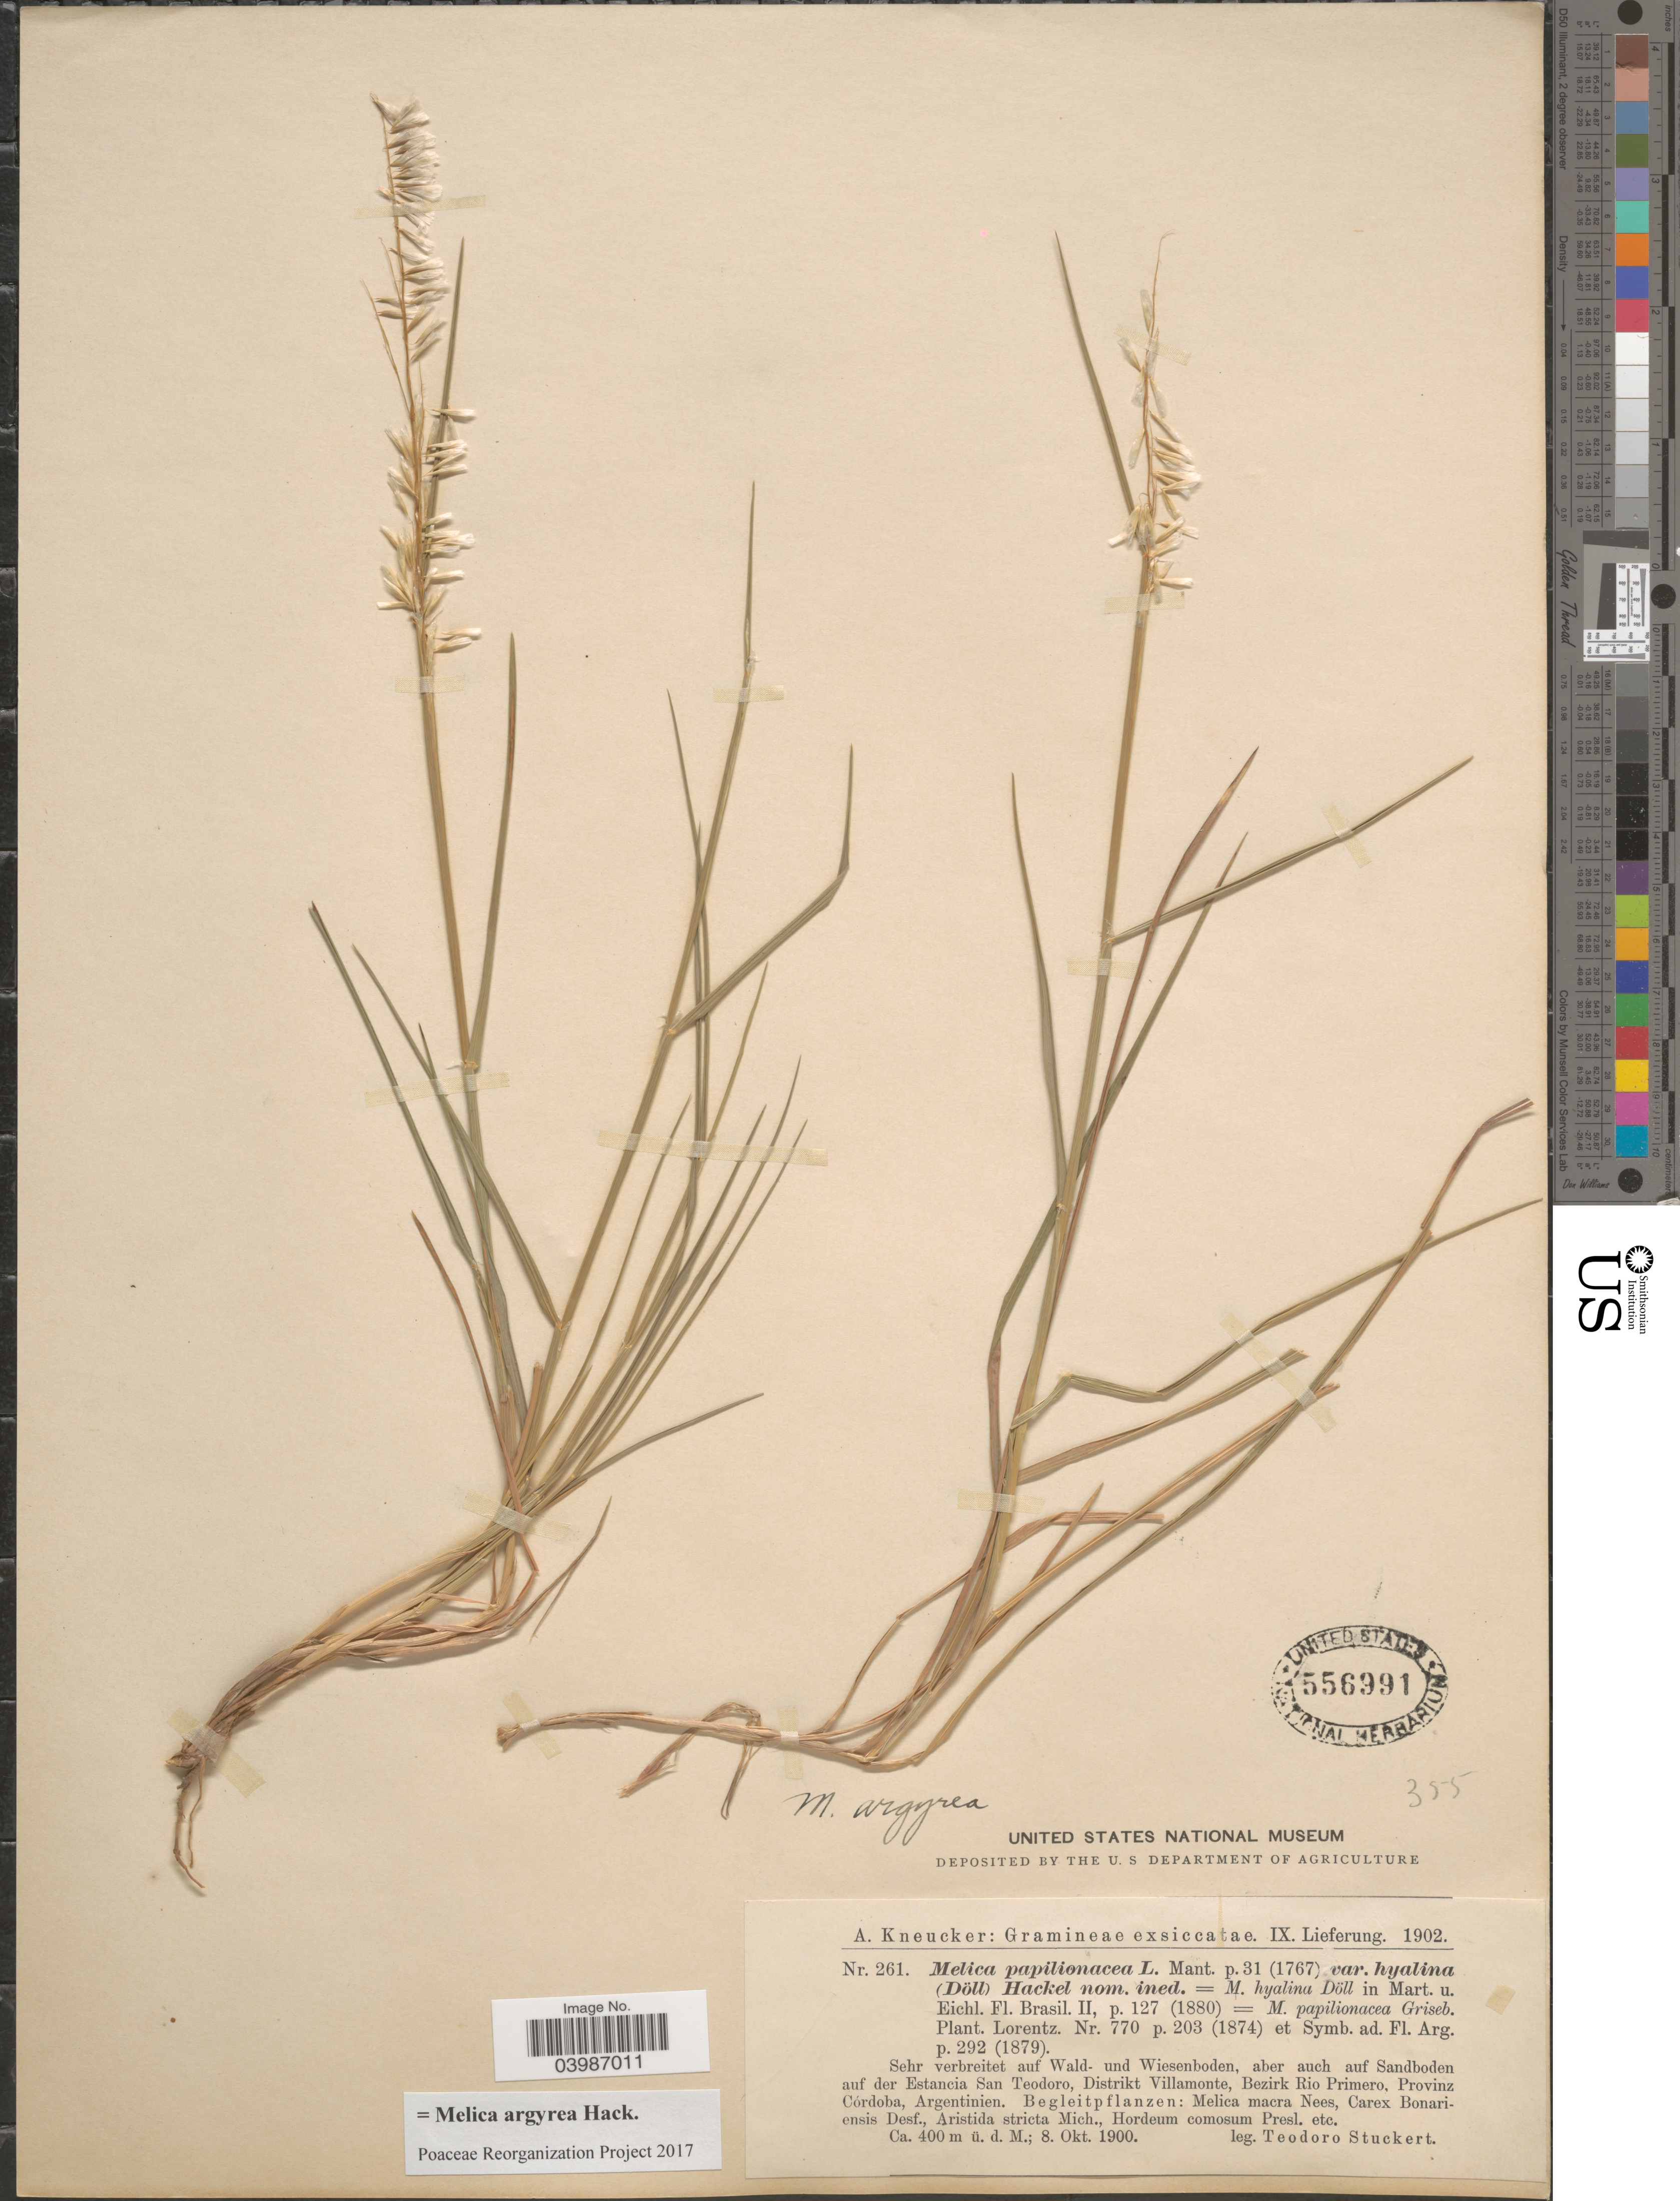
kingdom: Plantae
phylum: Tracheophyta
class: Liliopsida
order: Poales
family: Poaceae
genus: Melica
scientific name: Melica argyrea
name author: Hack. ex Stuck.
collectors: T. Stuckert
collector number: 261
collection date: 1900-10-08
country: Argentina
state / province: Cordoba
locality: Estancia San Teodoro, Distrikt Villamonte, Bezirk Rio Primero.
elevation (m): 400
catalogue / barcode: US 556991